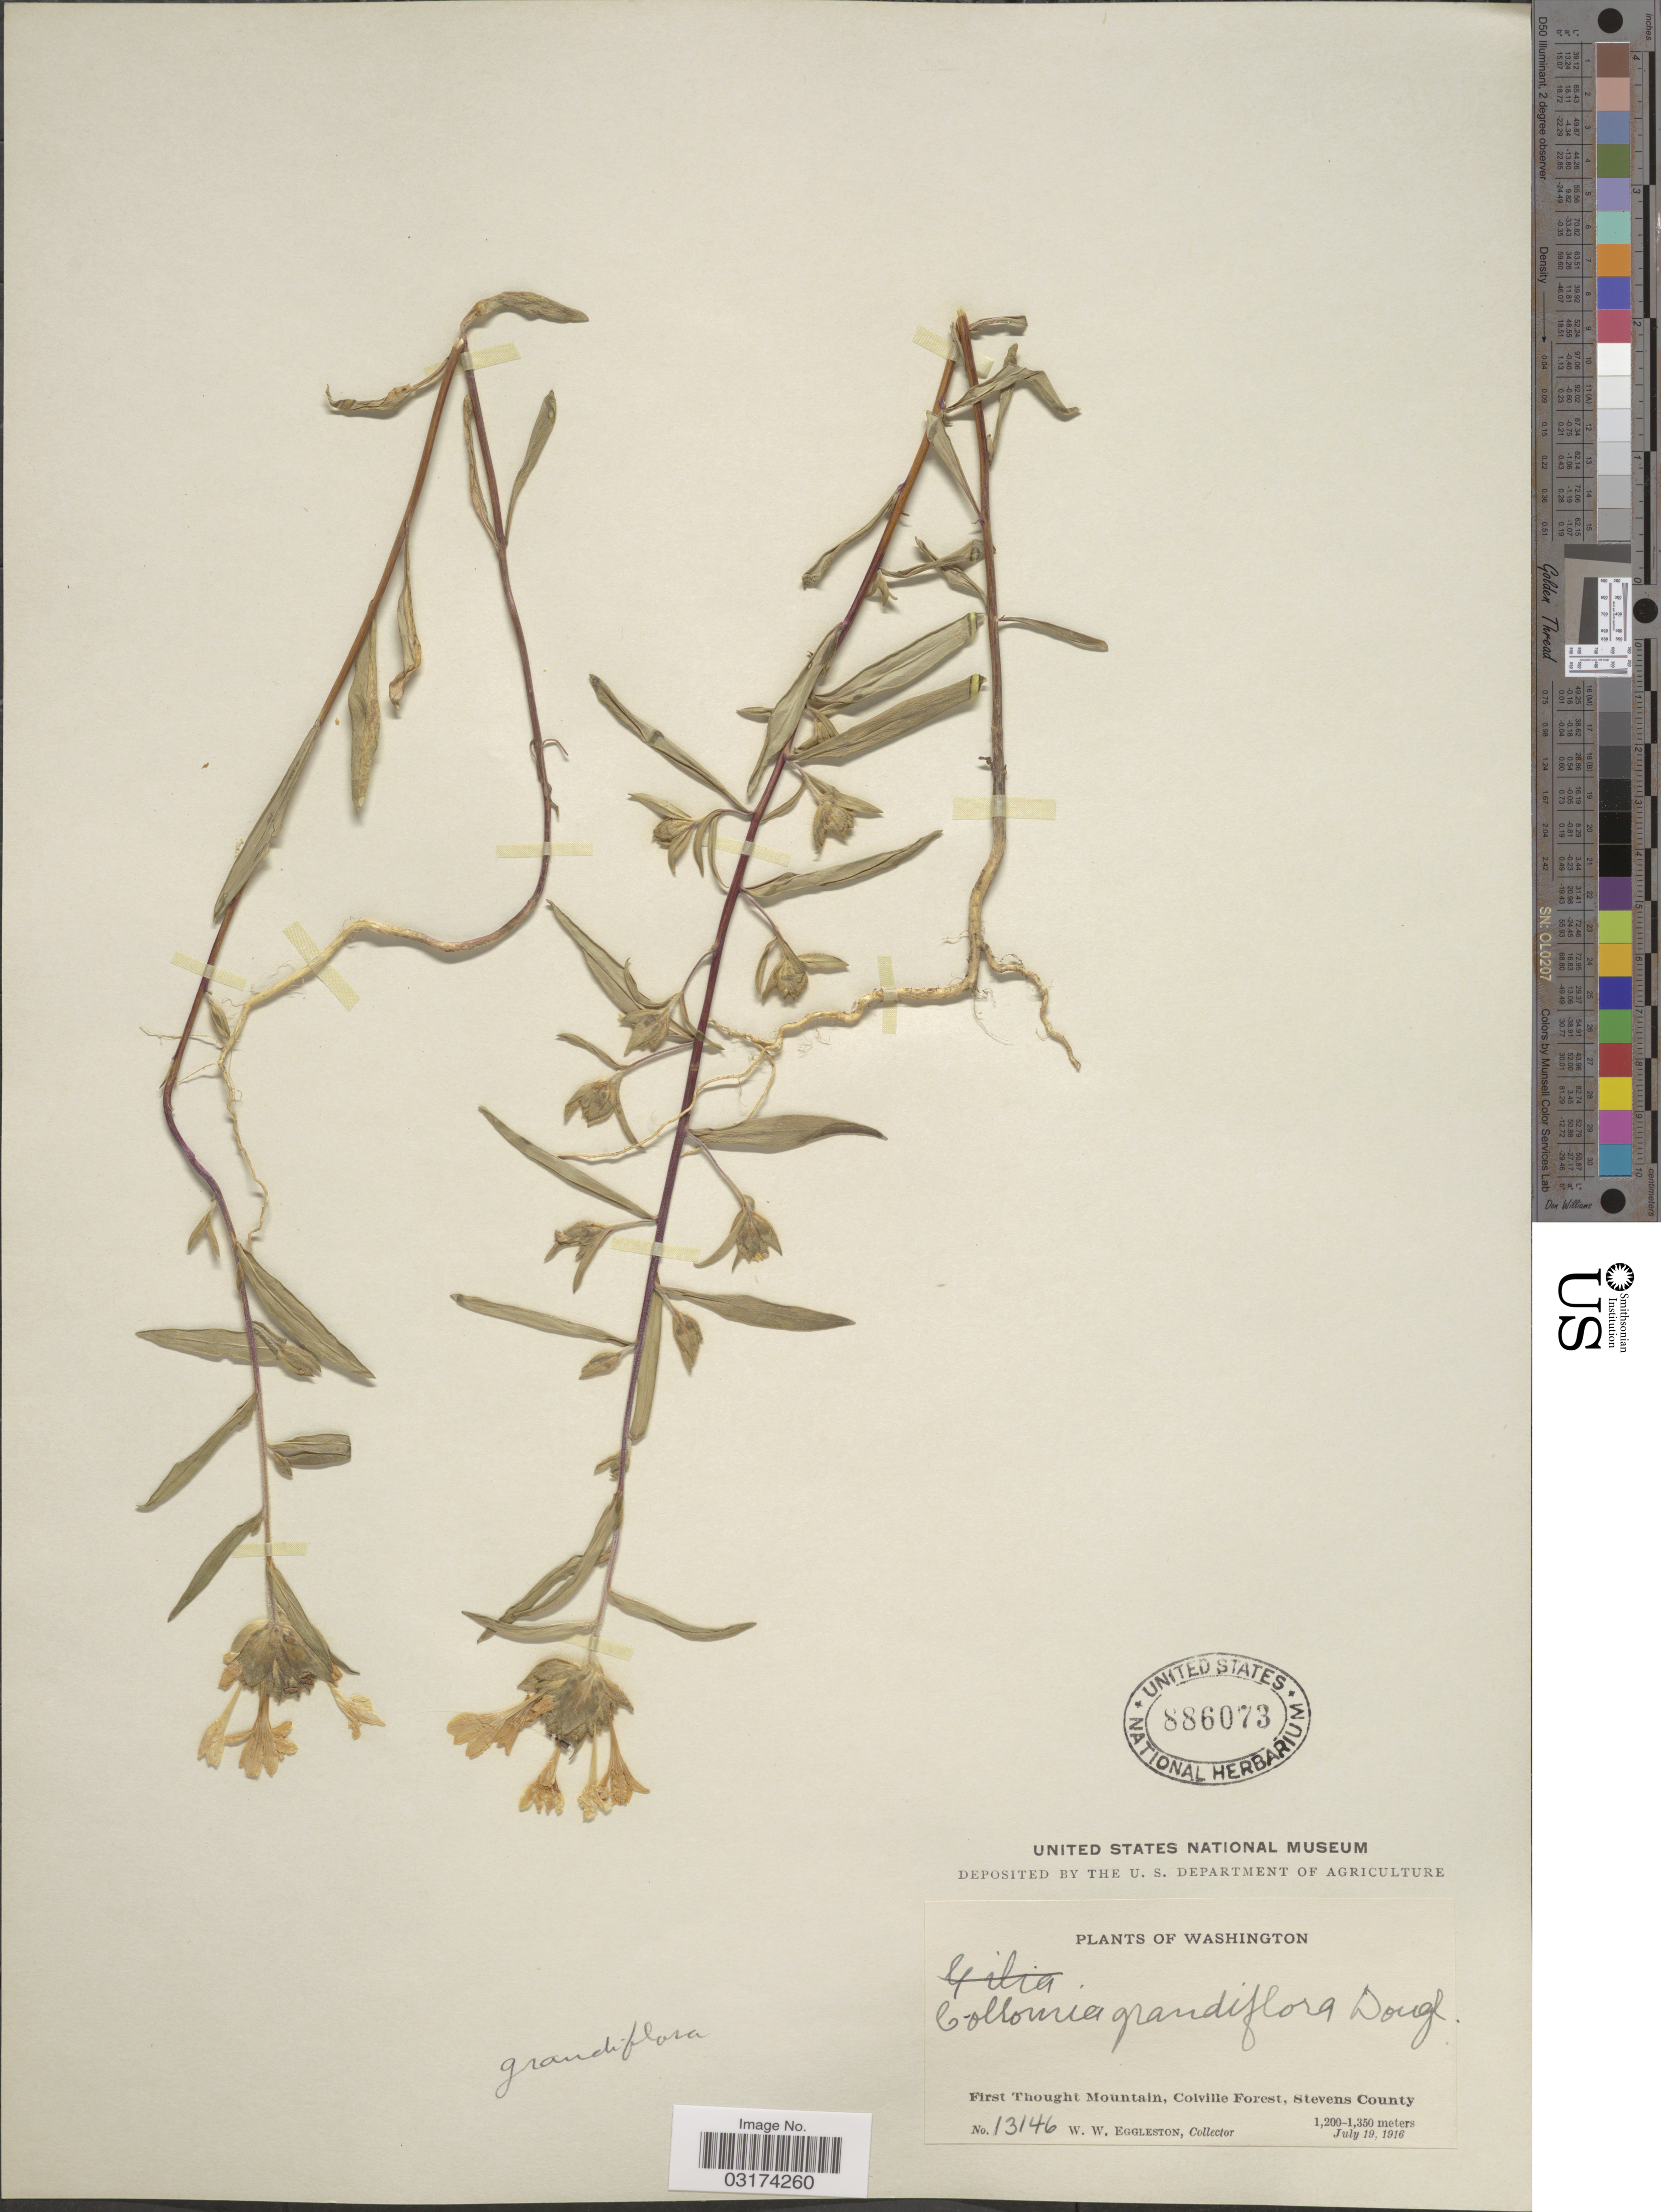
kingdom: Plantae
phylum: Tracheophyta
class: Magnoliopsida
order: Ericales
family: Polemoniaceae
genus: Collomia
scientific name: Collomia grandiflora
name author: Douglas ex Lindl.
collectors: W. W. Eggleston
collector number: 13146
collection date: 1916-07-19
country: United States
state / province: Washington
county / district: Stevens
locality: First Thought Mountain, Colville Forest, Stevens County.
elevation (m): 1200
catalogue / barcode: US 886073